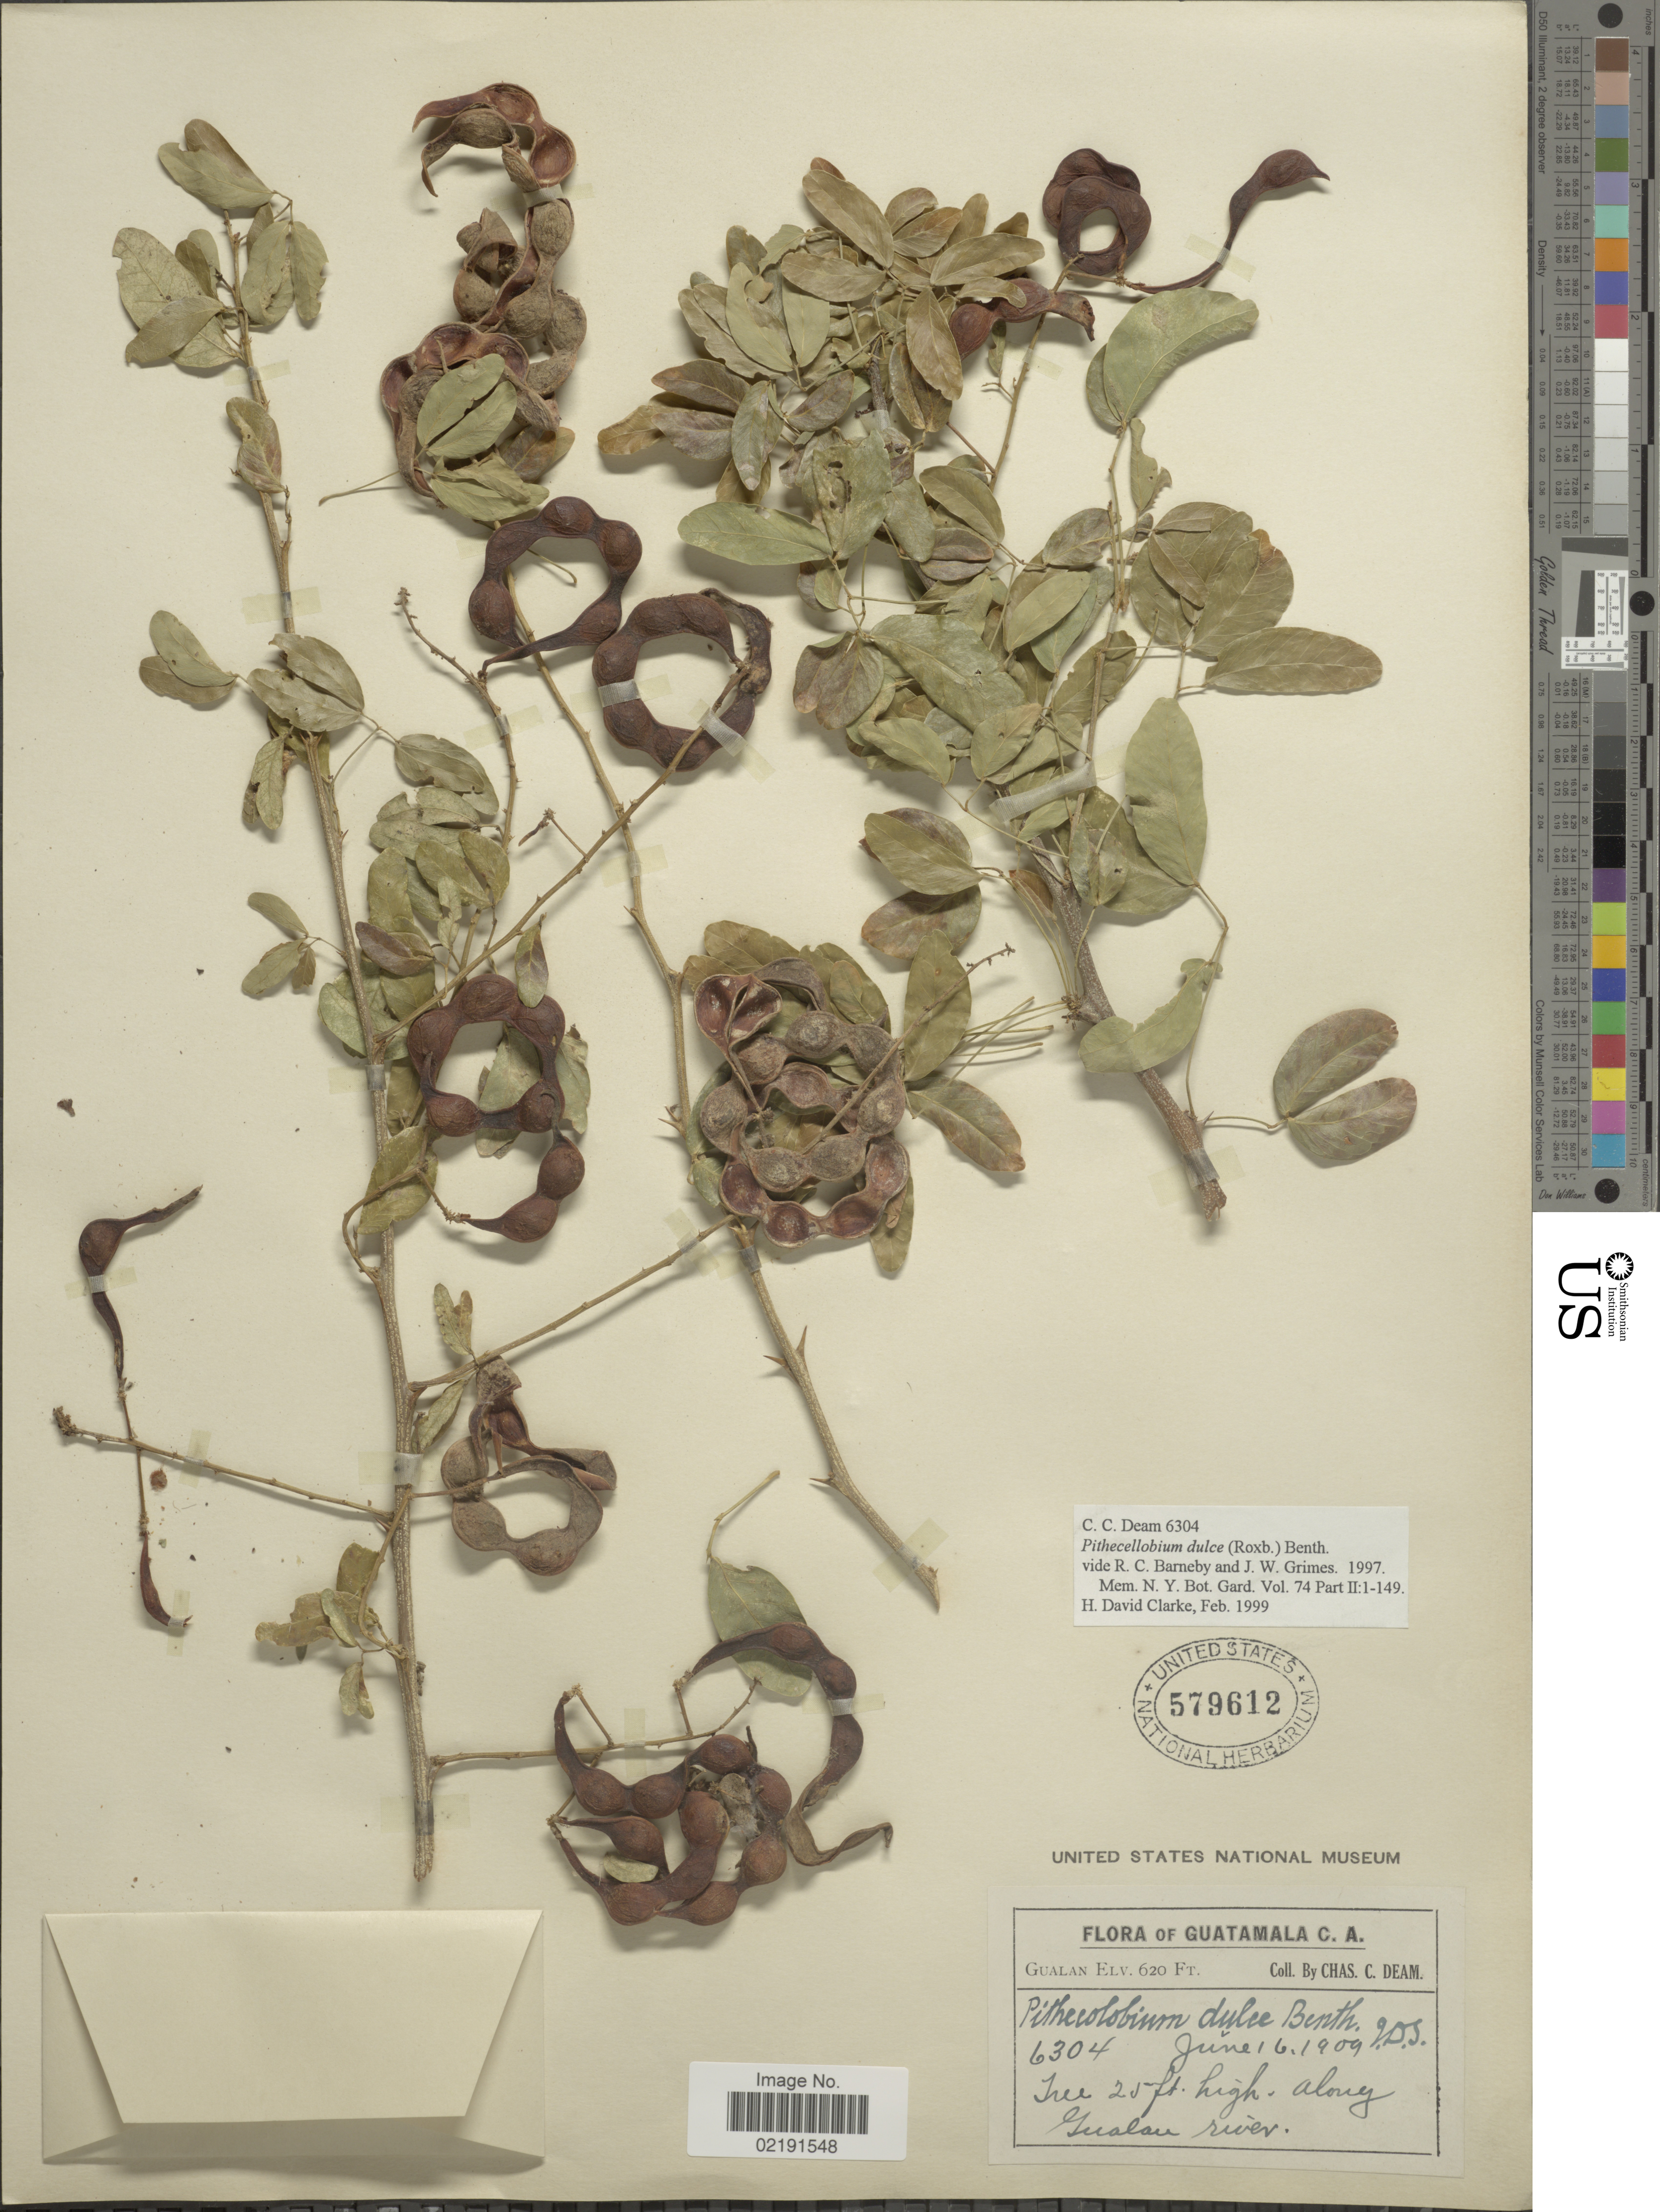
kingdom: Plantae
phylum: Tracheophyta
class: Magnoliopsida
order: Fabales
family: Fabaceae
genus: Pithecellobium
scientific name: Pithecellobium dulce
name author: (Roxb.) Benth.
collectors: C. C. Deam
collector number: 6304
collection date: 1909-06-16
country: Guatemala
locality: Gualan. Gualan river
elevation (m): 189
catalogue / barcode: US 579612